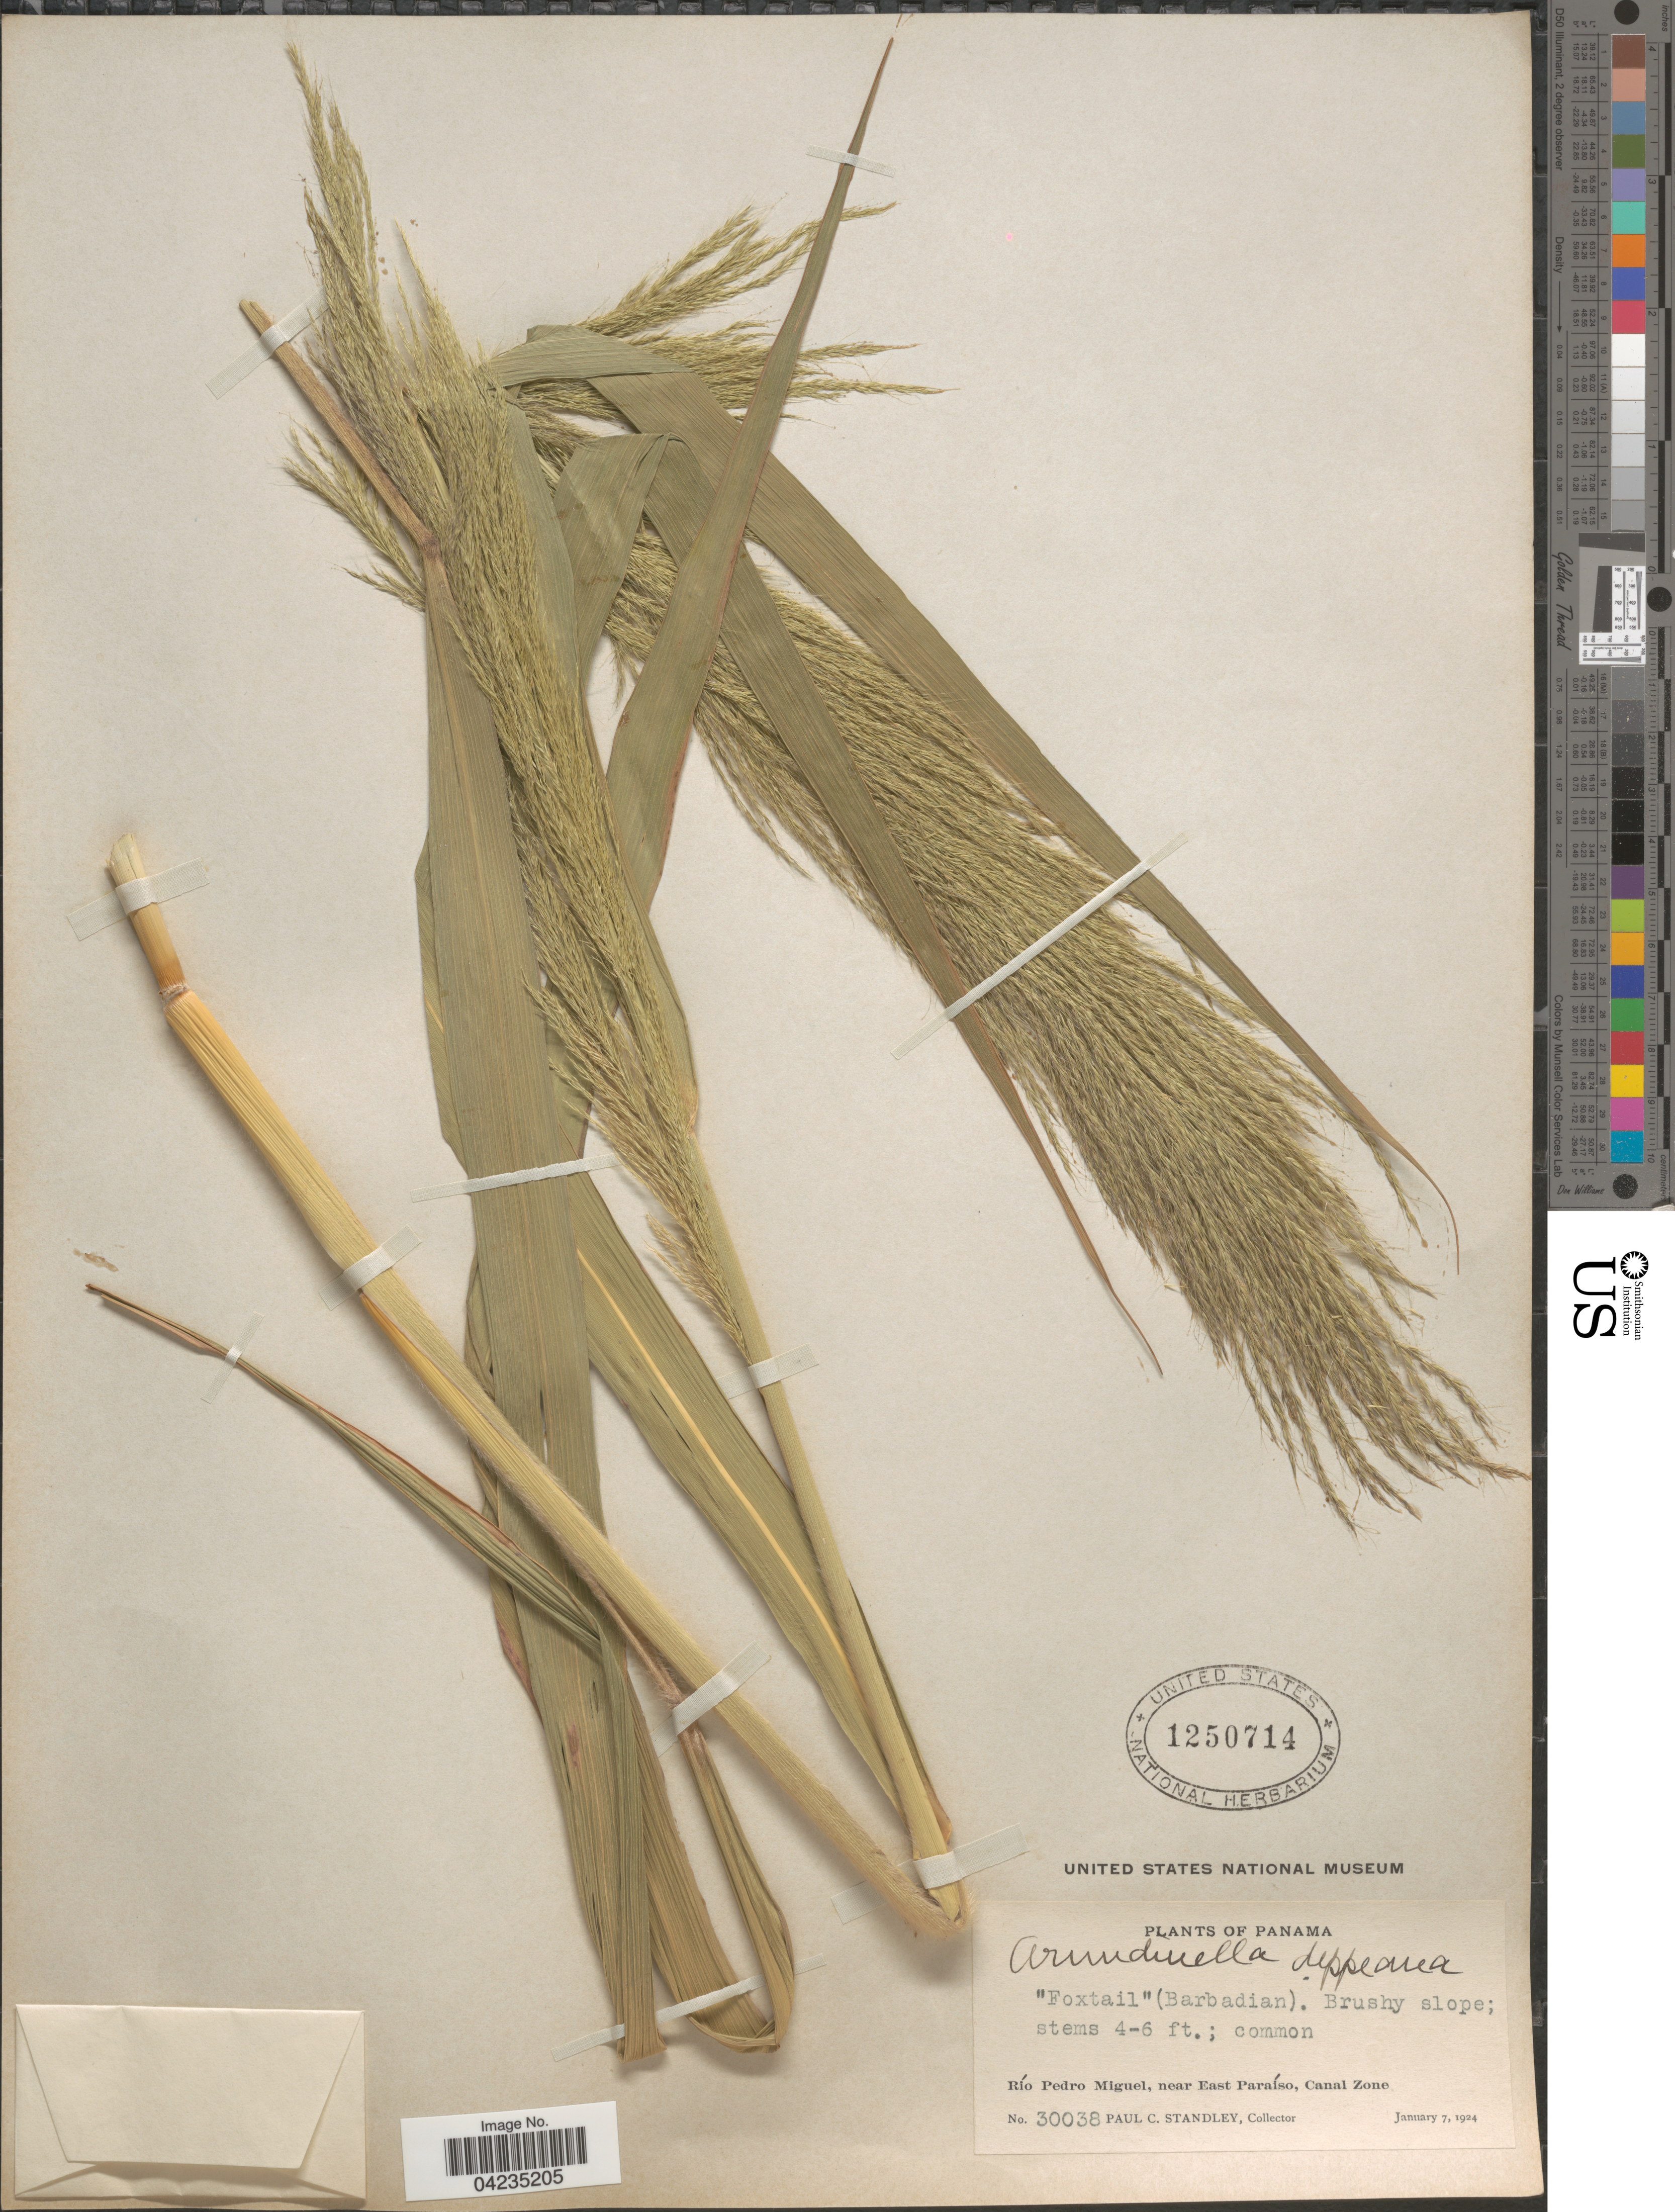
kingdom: Plantae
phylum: Tracheophyta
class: Liliopsida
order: Poales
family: Poaceae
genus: Arundinella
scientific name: Arundinella deppeana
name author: Nees ex Steud.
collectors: P. C. Standley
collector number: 30038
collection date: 1924-01-07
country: Panama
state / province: Colón / Panamá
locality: Río Pedro Miguel, near East Paraíso, Canal Zone.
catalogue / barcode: US 1250714